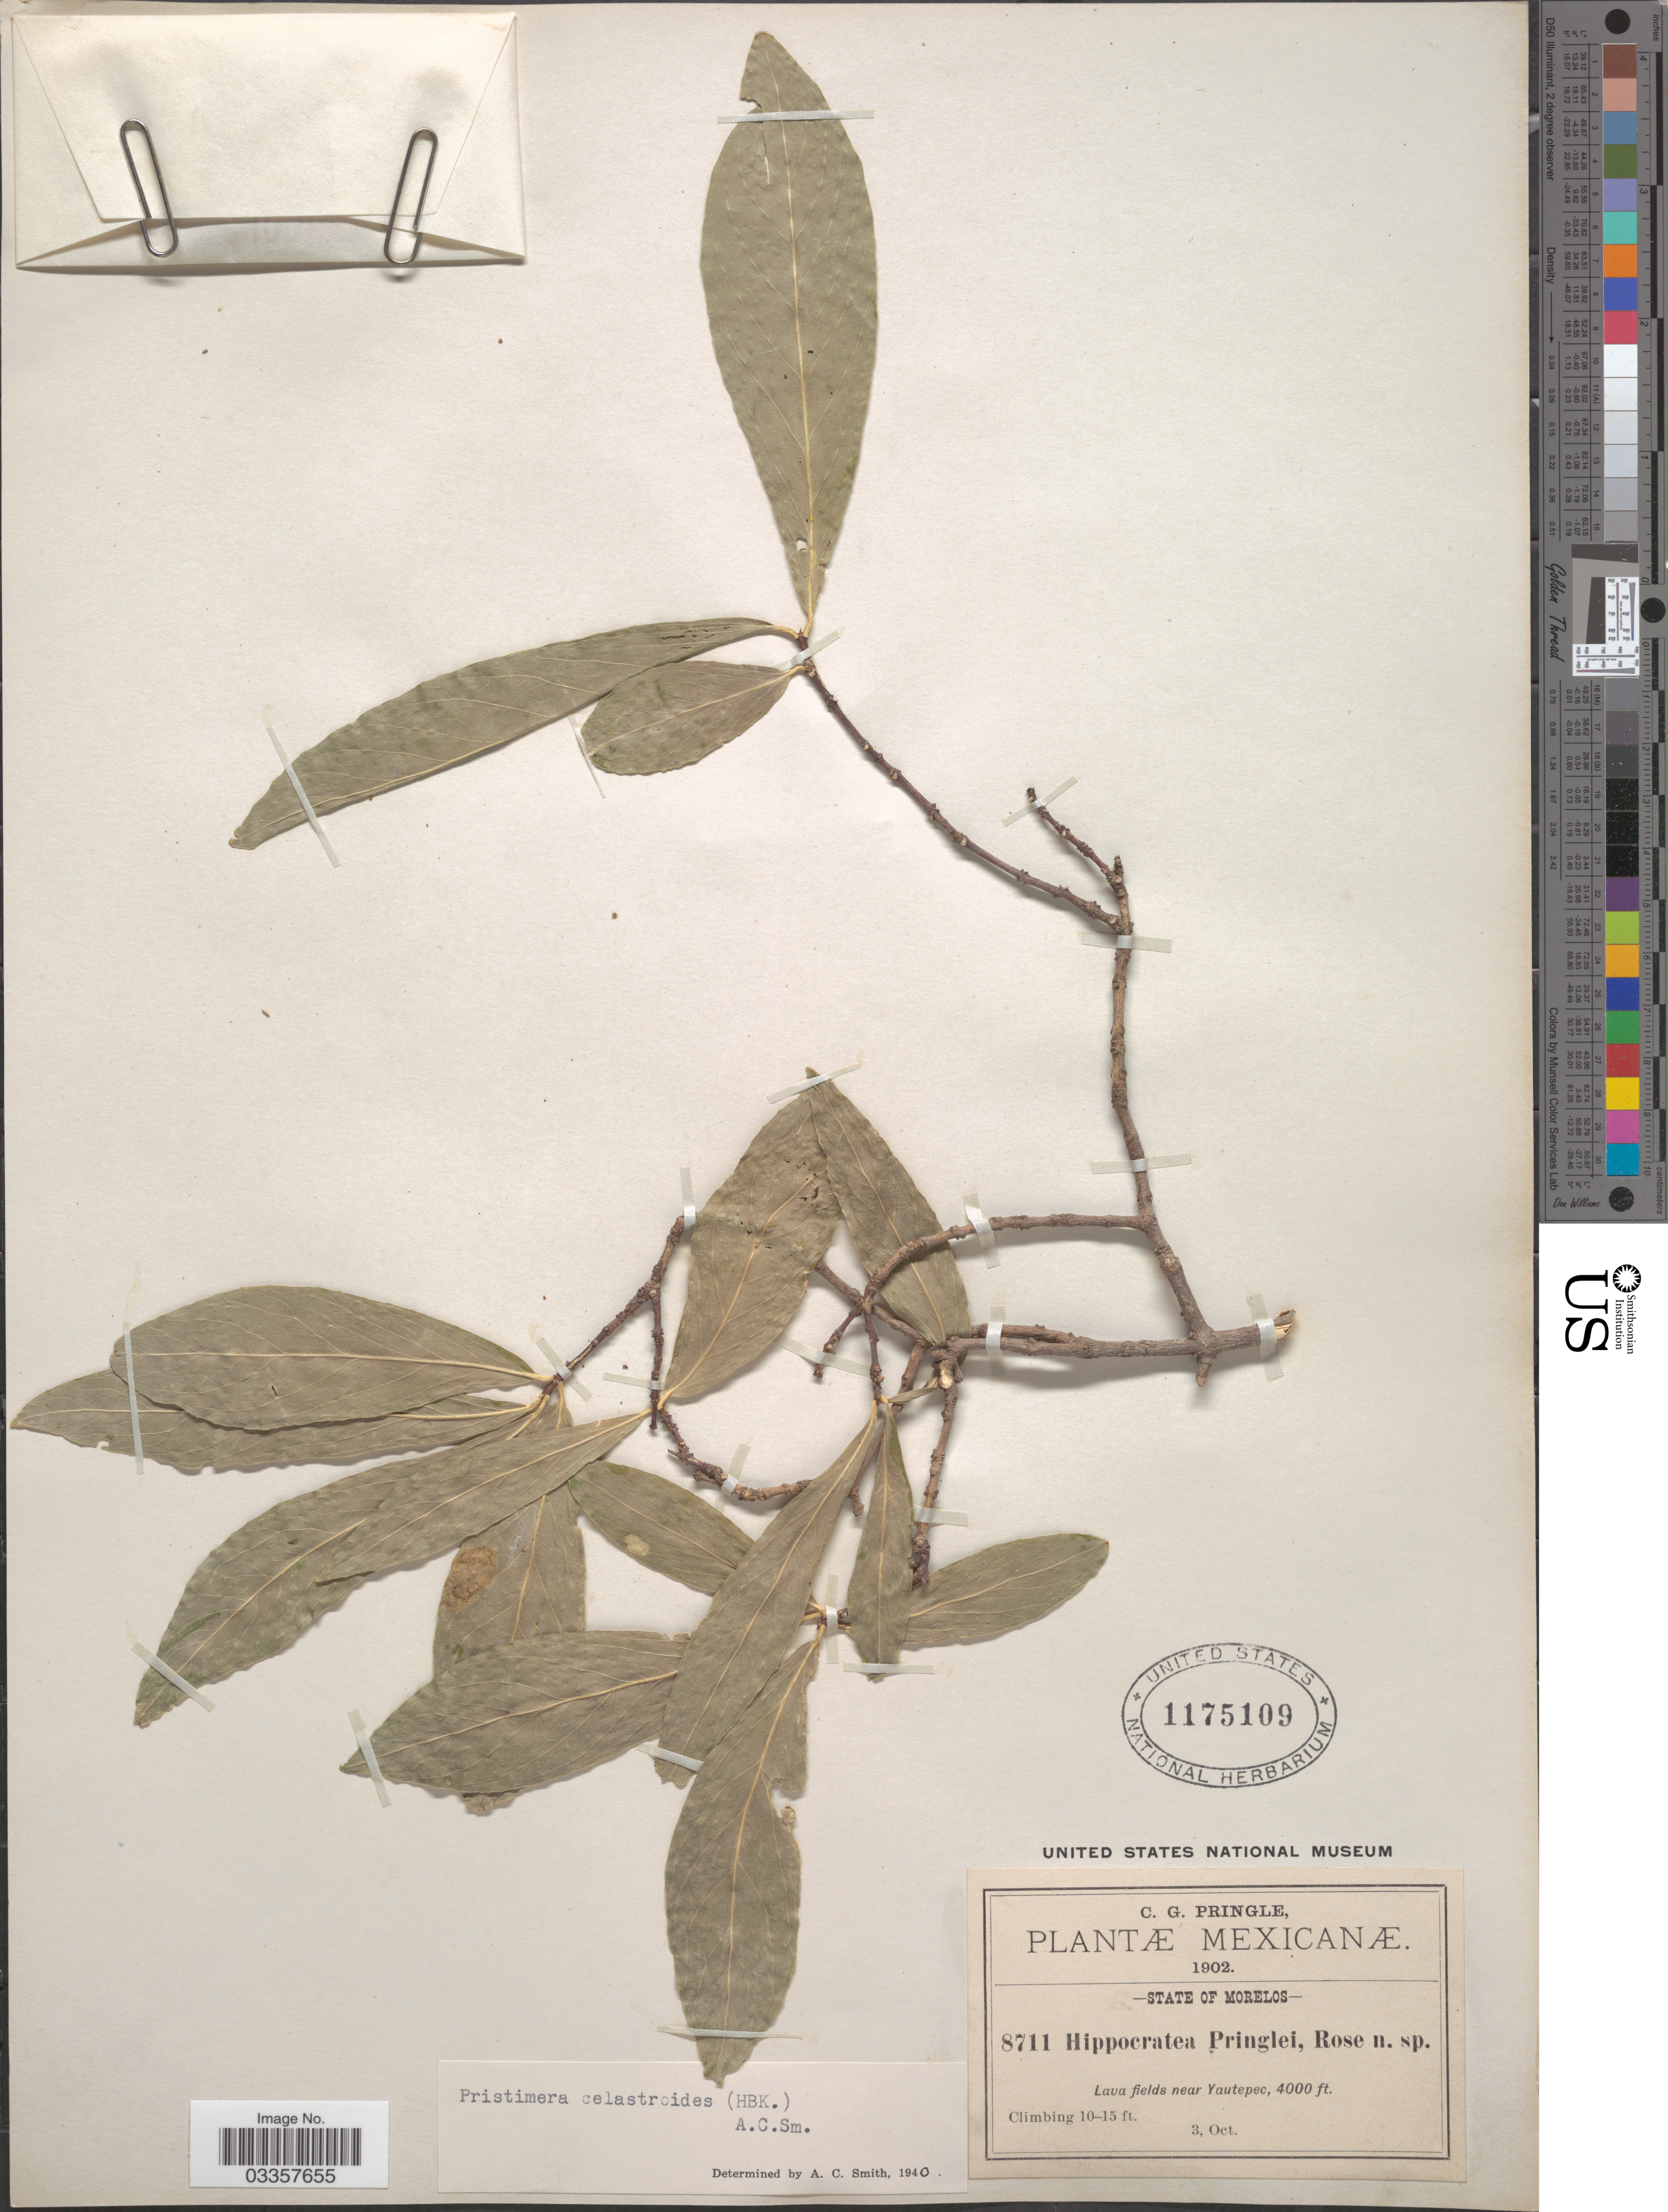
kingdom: Plantae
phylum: Tracheophyta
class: Magnoliopsida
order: Celastrales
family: Celastraceae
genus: Pristimera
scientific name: Pristimera celastroides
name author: (Kunth) A.C. Sm.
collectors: C. G. Pringle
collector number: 8711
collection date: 1902-10-03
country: Mexico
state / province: Morelos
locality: Lava fields near Yautepec.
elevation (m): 1219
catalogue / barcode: US 1175109